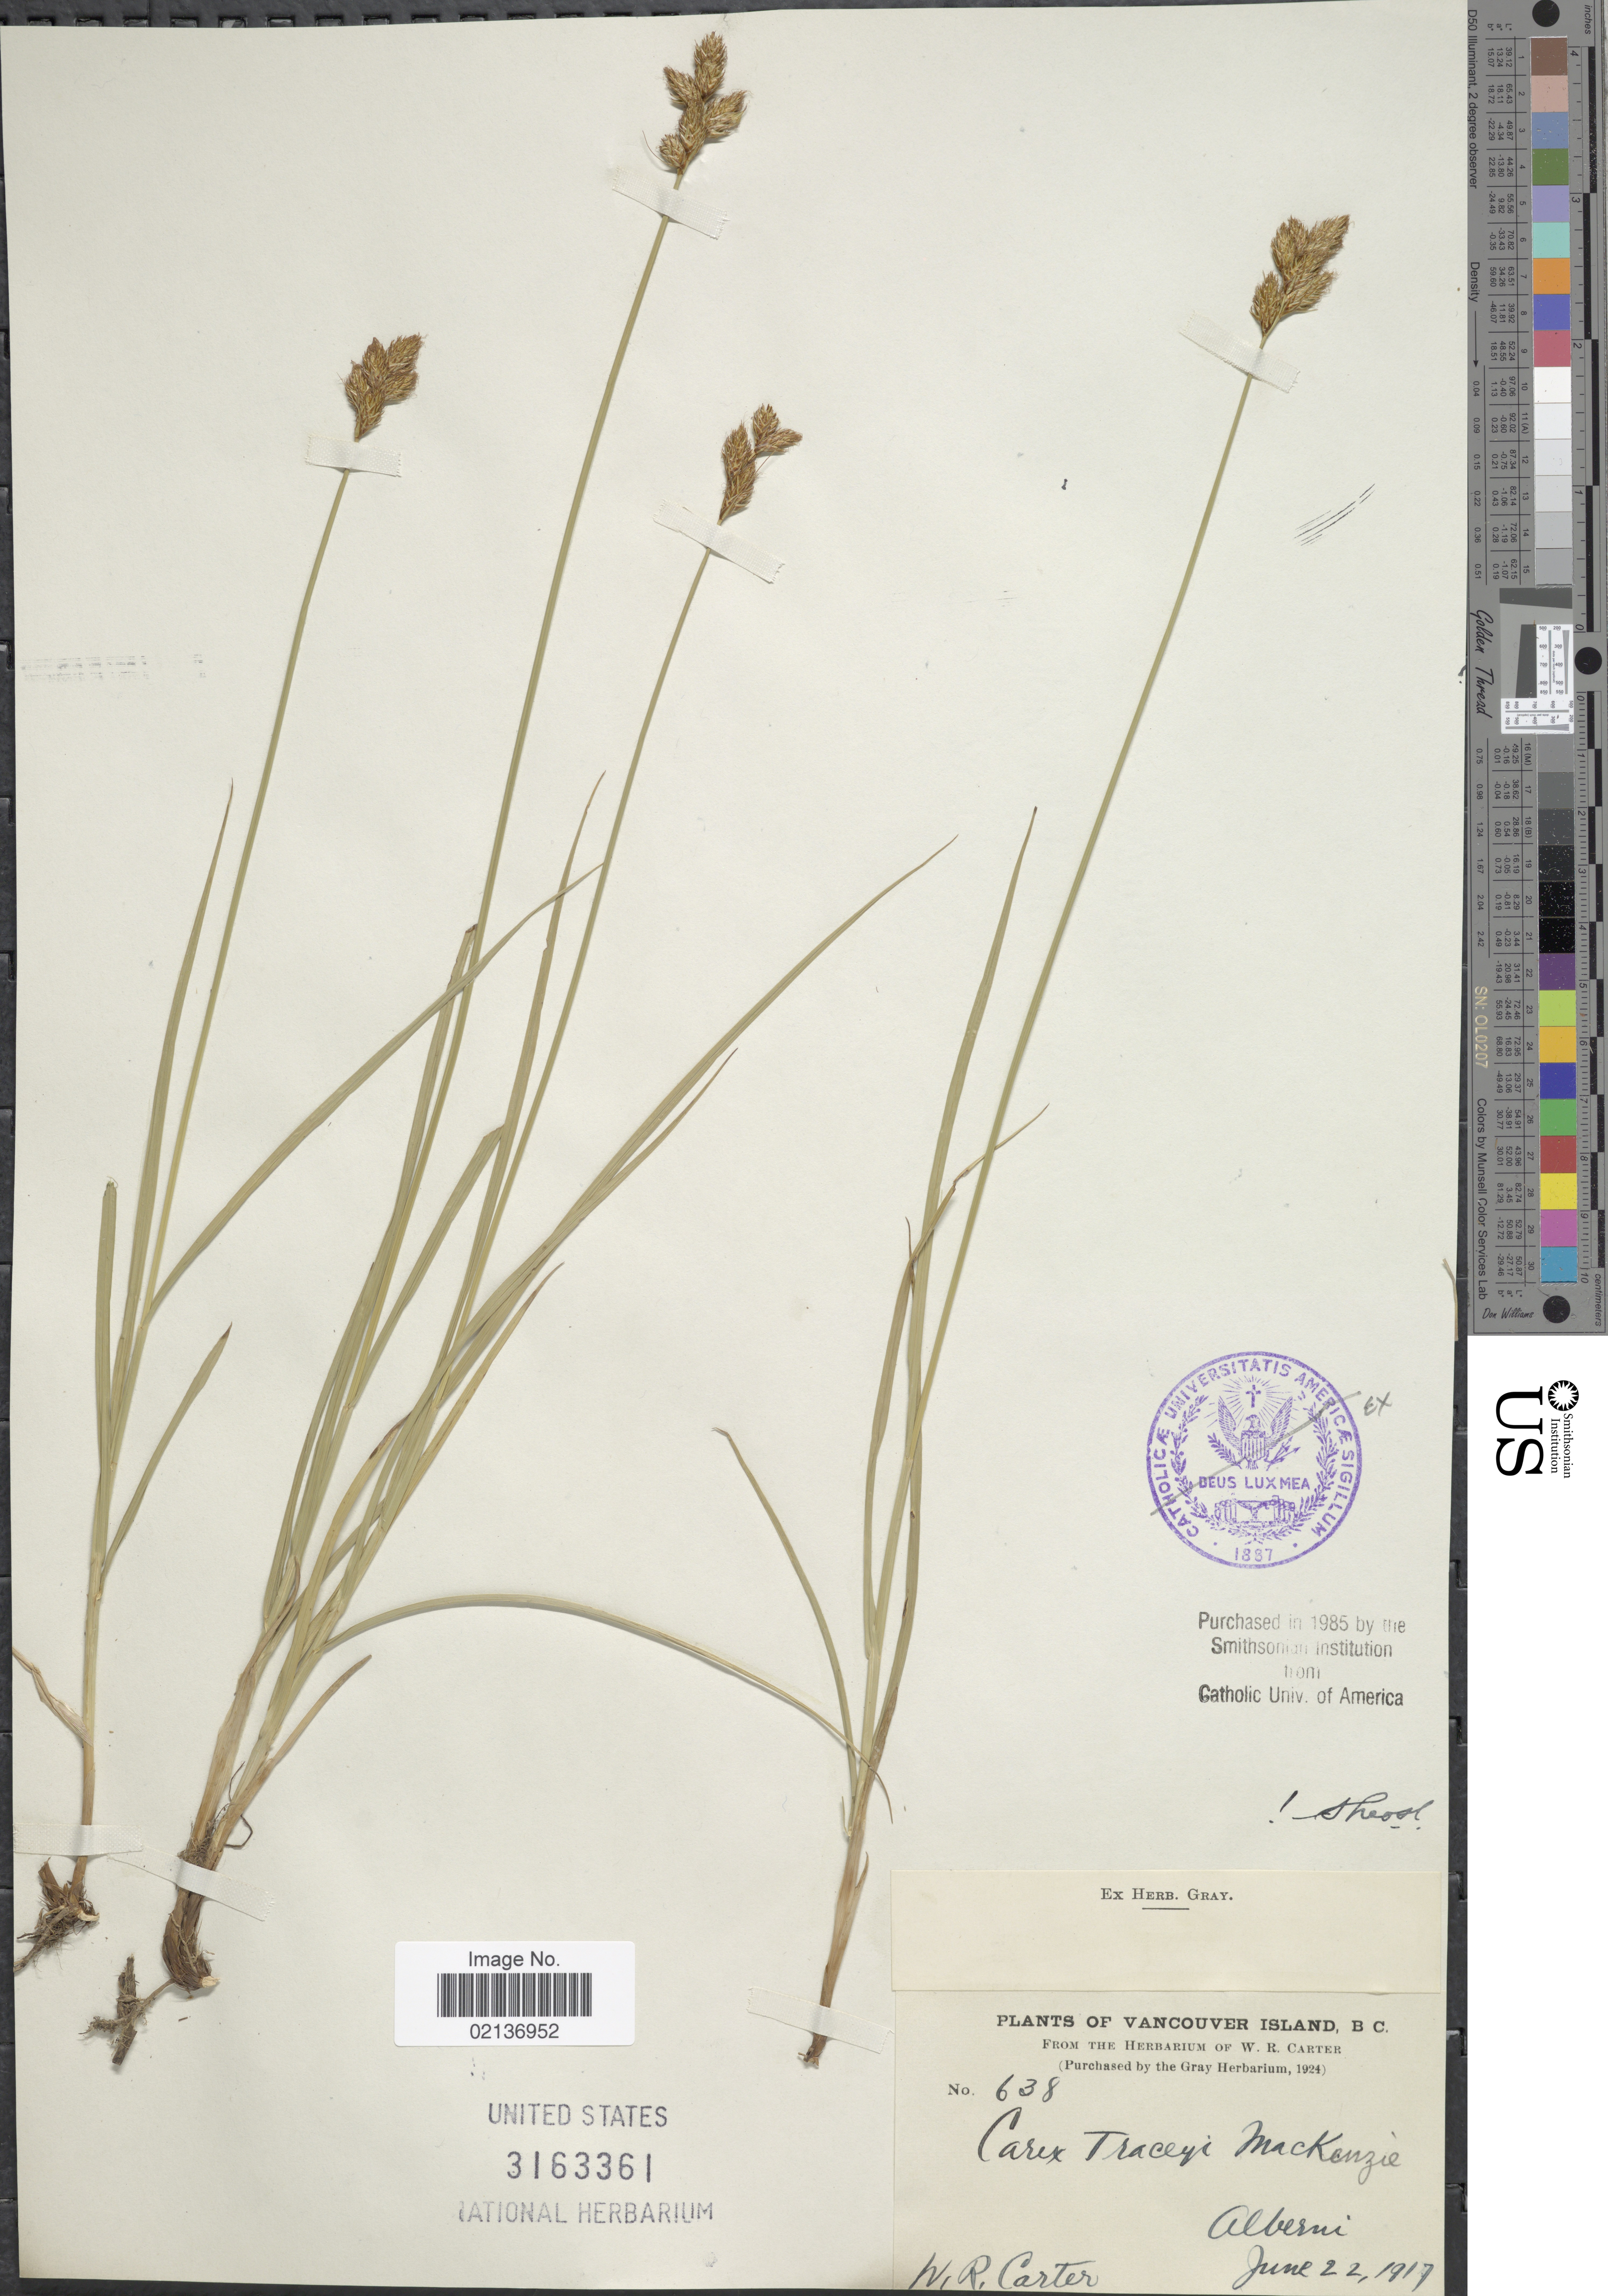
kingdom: Plantae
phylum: Tracheophyta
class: Liliopsida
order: Poales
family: Cyperaceae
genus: Carex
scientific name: Carex tracyi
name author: Mack.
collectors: W. R. Carter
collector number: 638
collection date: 1917-06-22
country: Canada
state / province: British Columbia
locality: Vancouver Island, BC, Alberni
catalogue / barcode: US 3163361